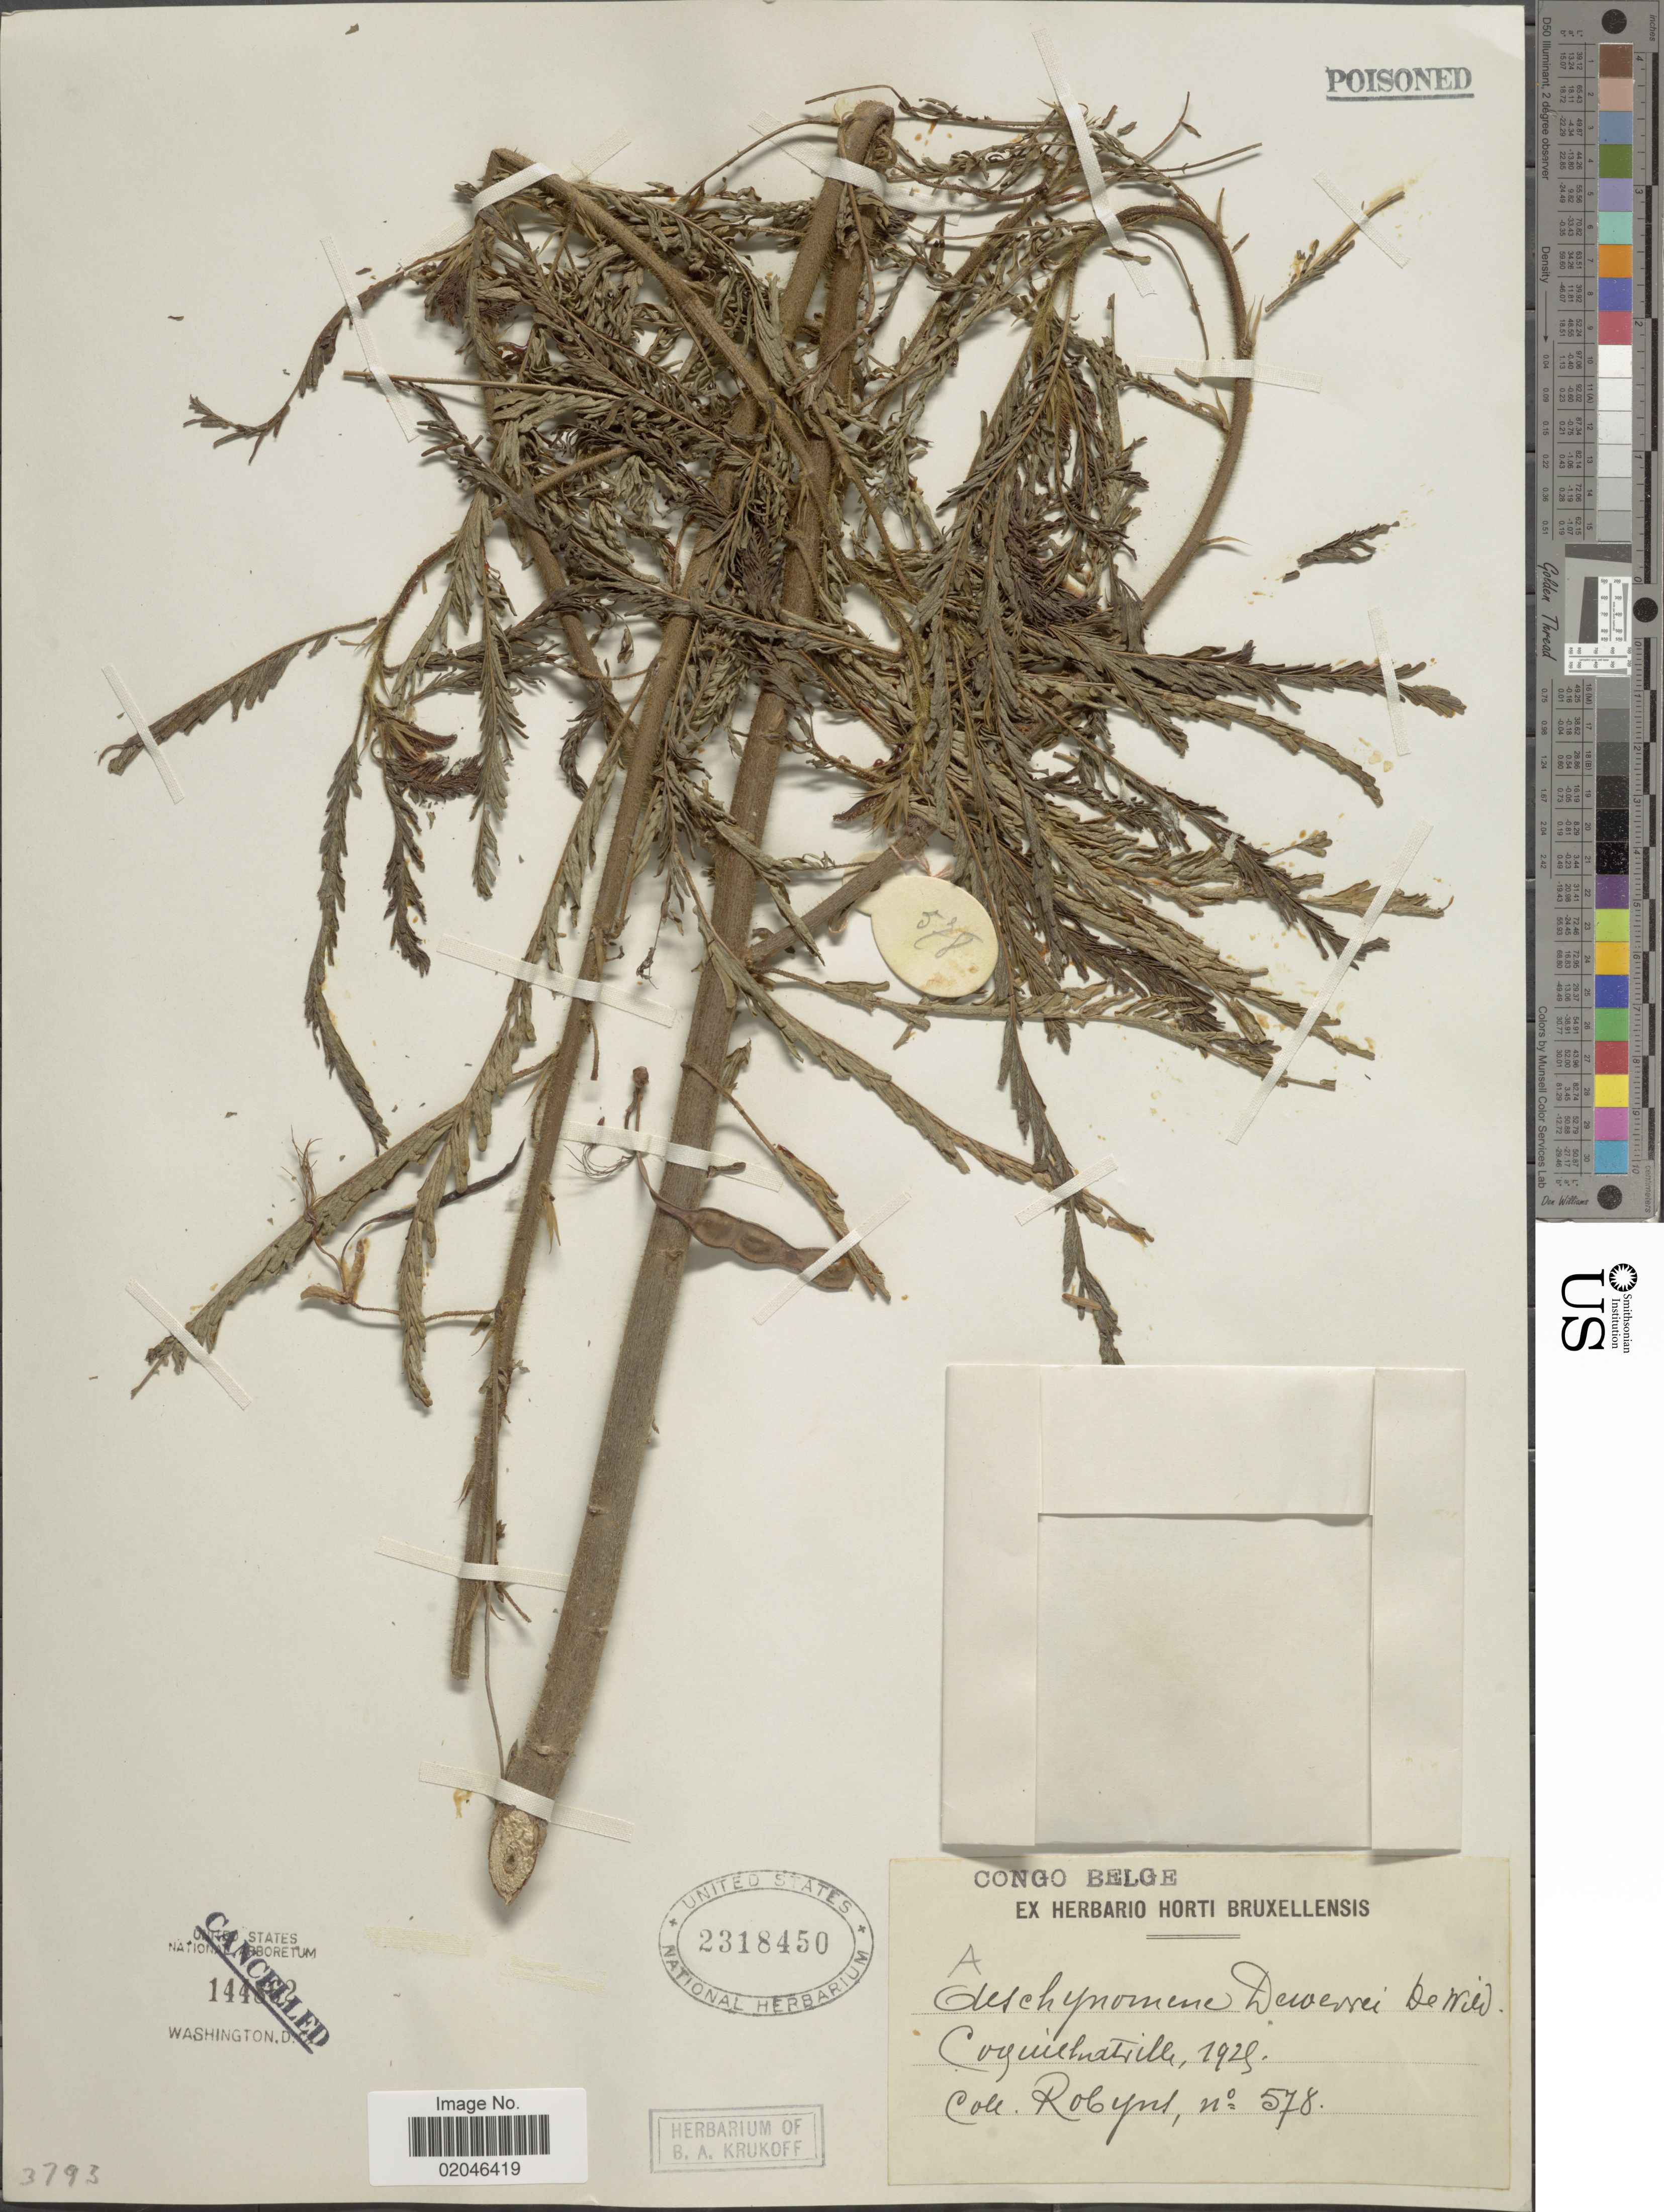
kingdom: Plantae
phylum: Tracheophyta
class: Magnoliopsida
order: Fabales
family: Fabaceae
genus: Aeschynomene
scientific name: Aeschynomene dewevrei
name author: De Wild. & Durand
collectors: -. Robyns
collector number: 578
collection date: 1925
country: Congo, Democratic Republic of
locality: Congo Belge. Coquilhatville.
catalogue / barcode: US 2318450